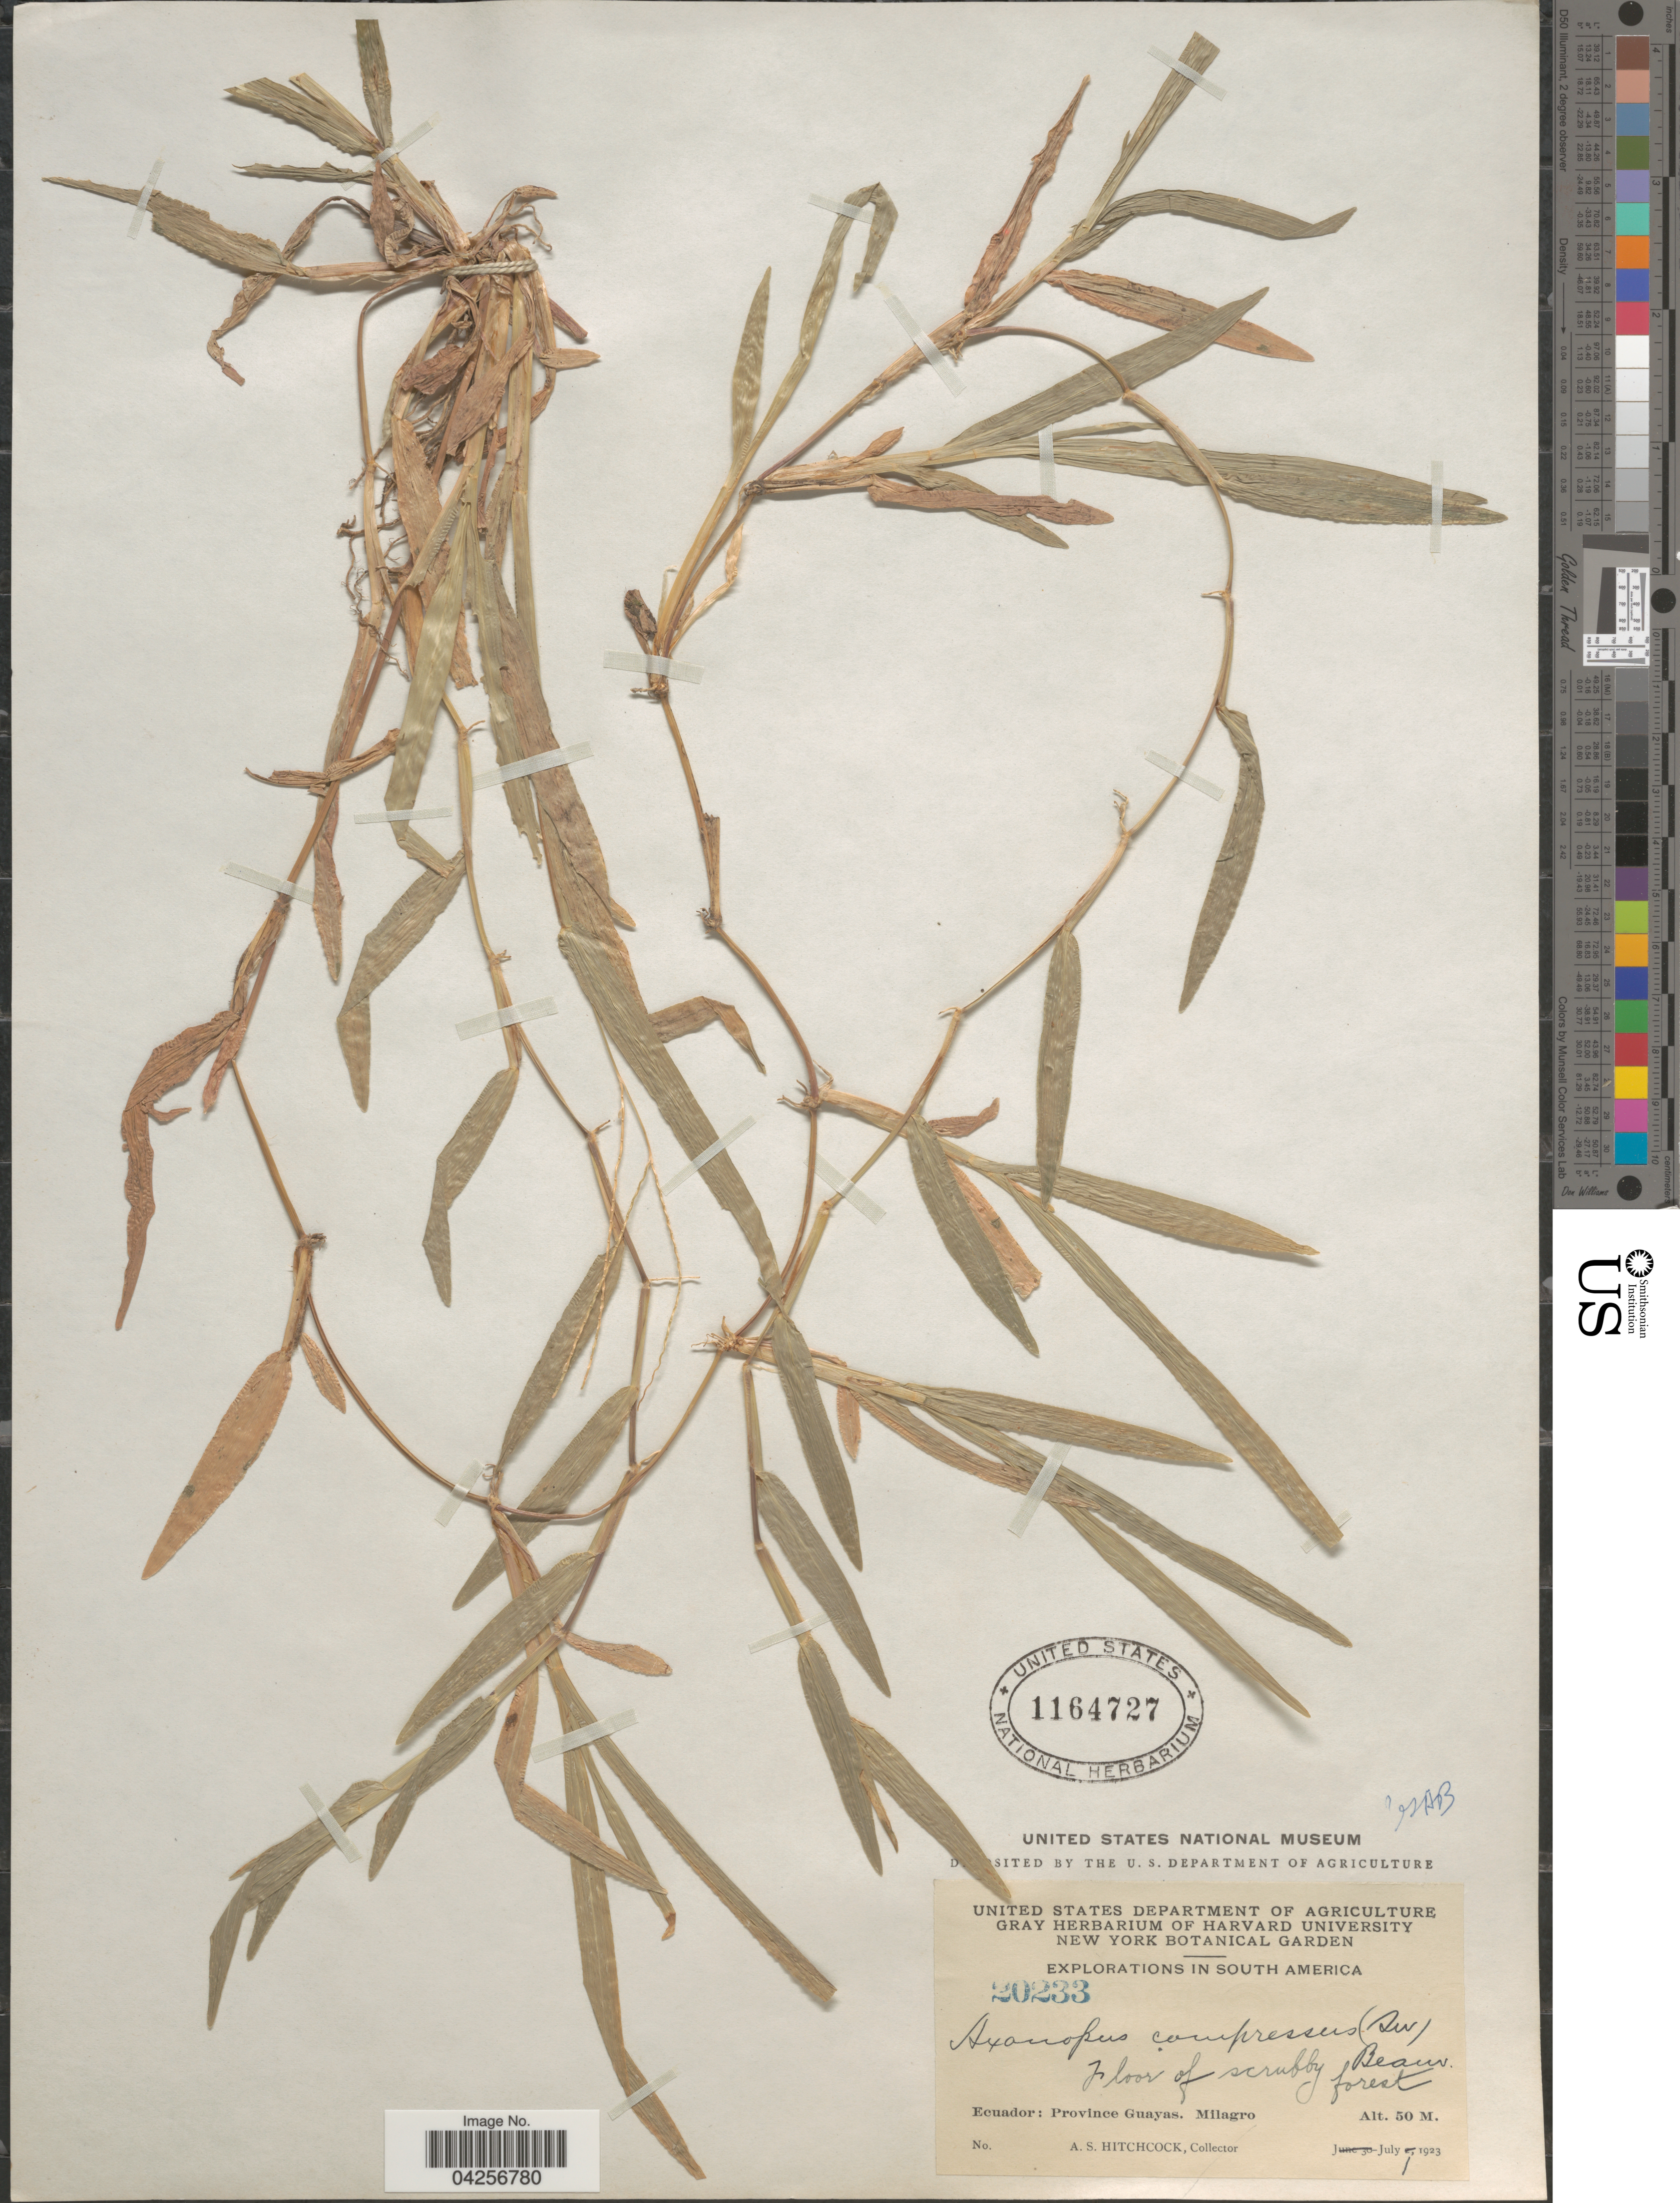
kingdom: Plantae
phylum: Tracheophyta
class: Liliopsida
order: Poales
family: Poaceae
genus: Axonopus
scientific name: Axonopus compressus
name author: (Sw.) P. Beauv.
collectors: A. S. Hitchcock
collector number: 20233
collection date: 1923-07-01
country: Ecuador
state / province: Guayas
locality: Explorations in South America. Milagro.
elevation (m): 50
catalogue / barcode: US 1164727